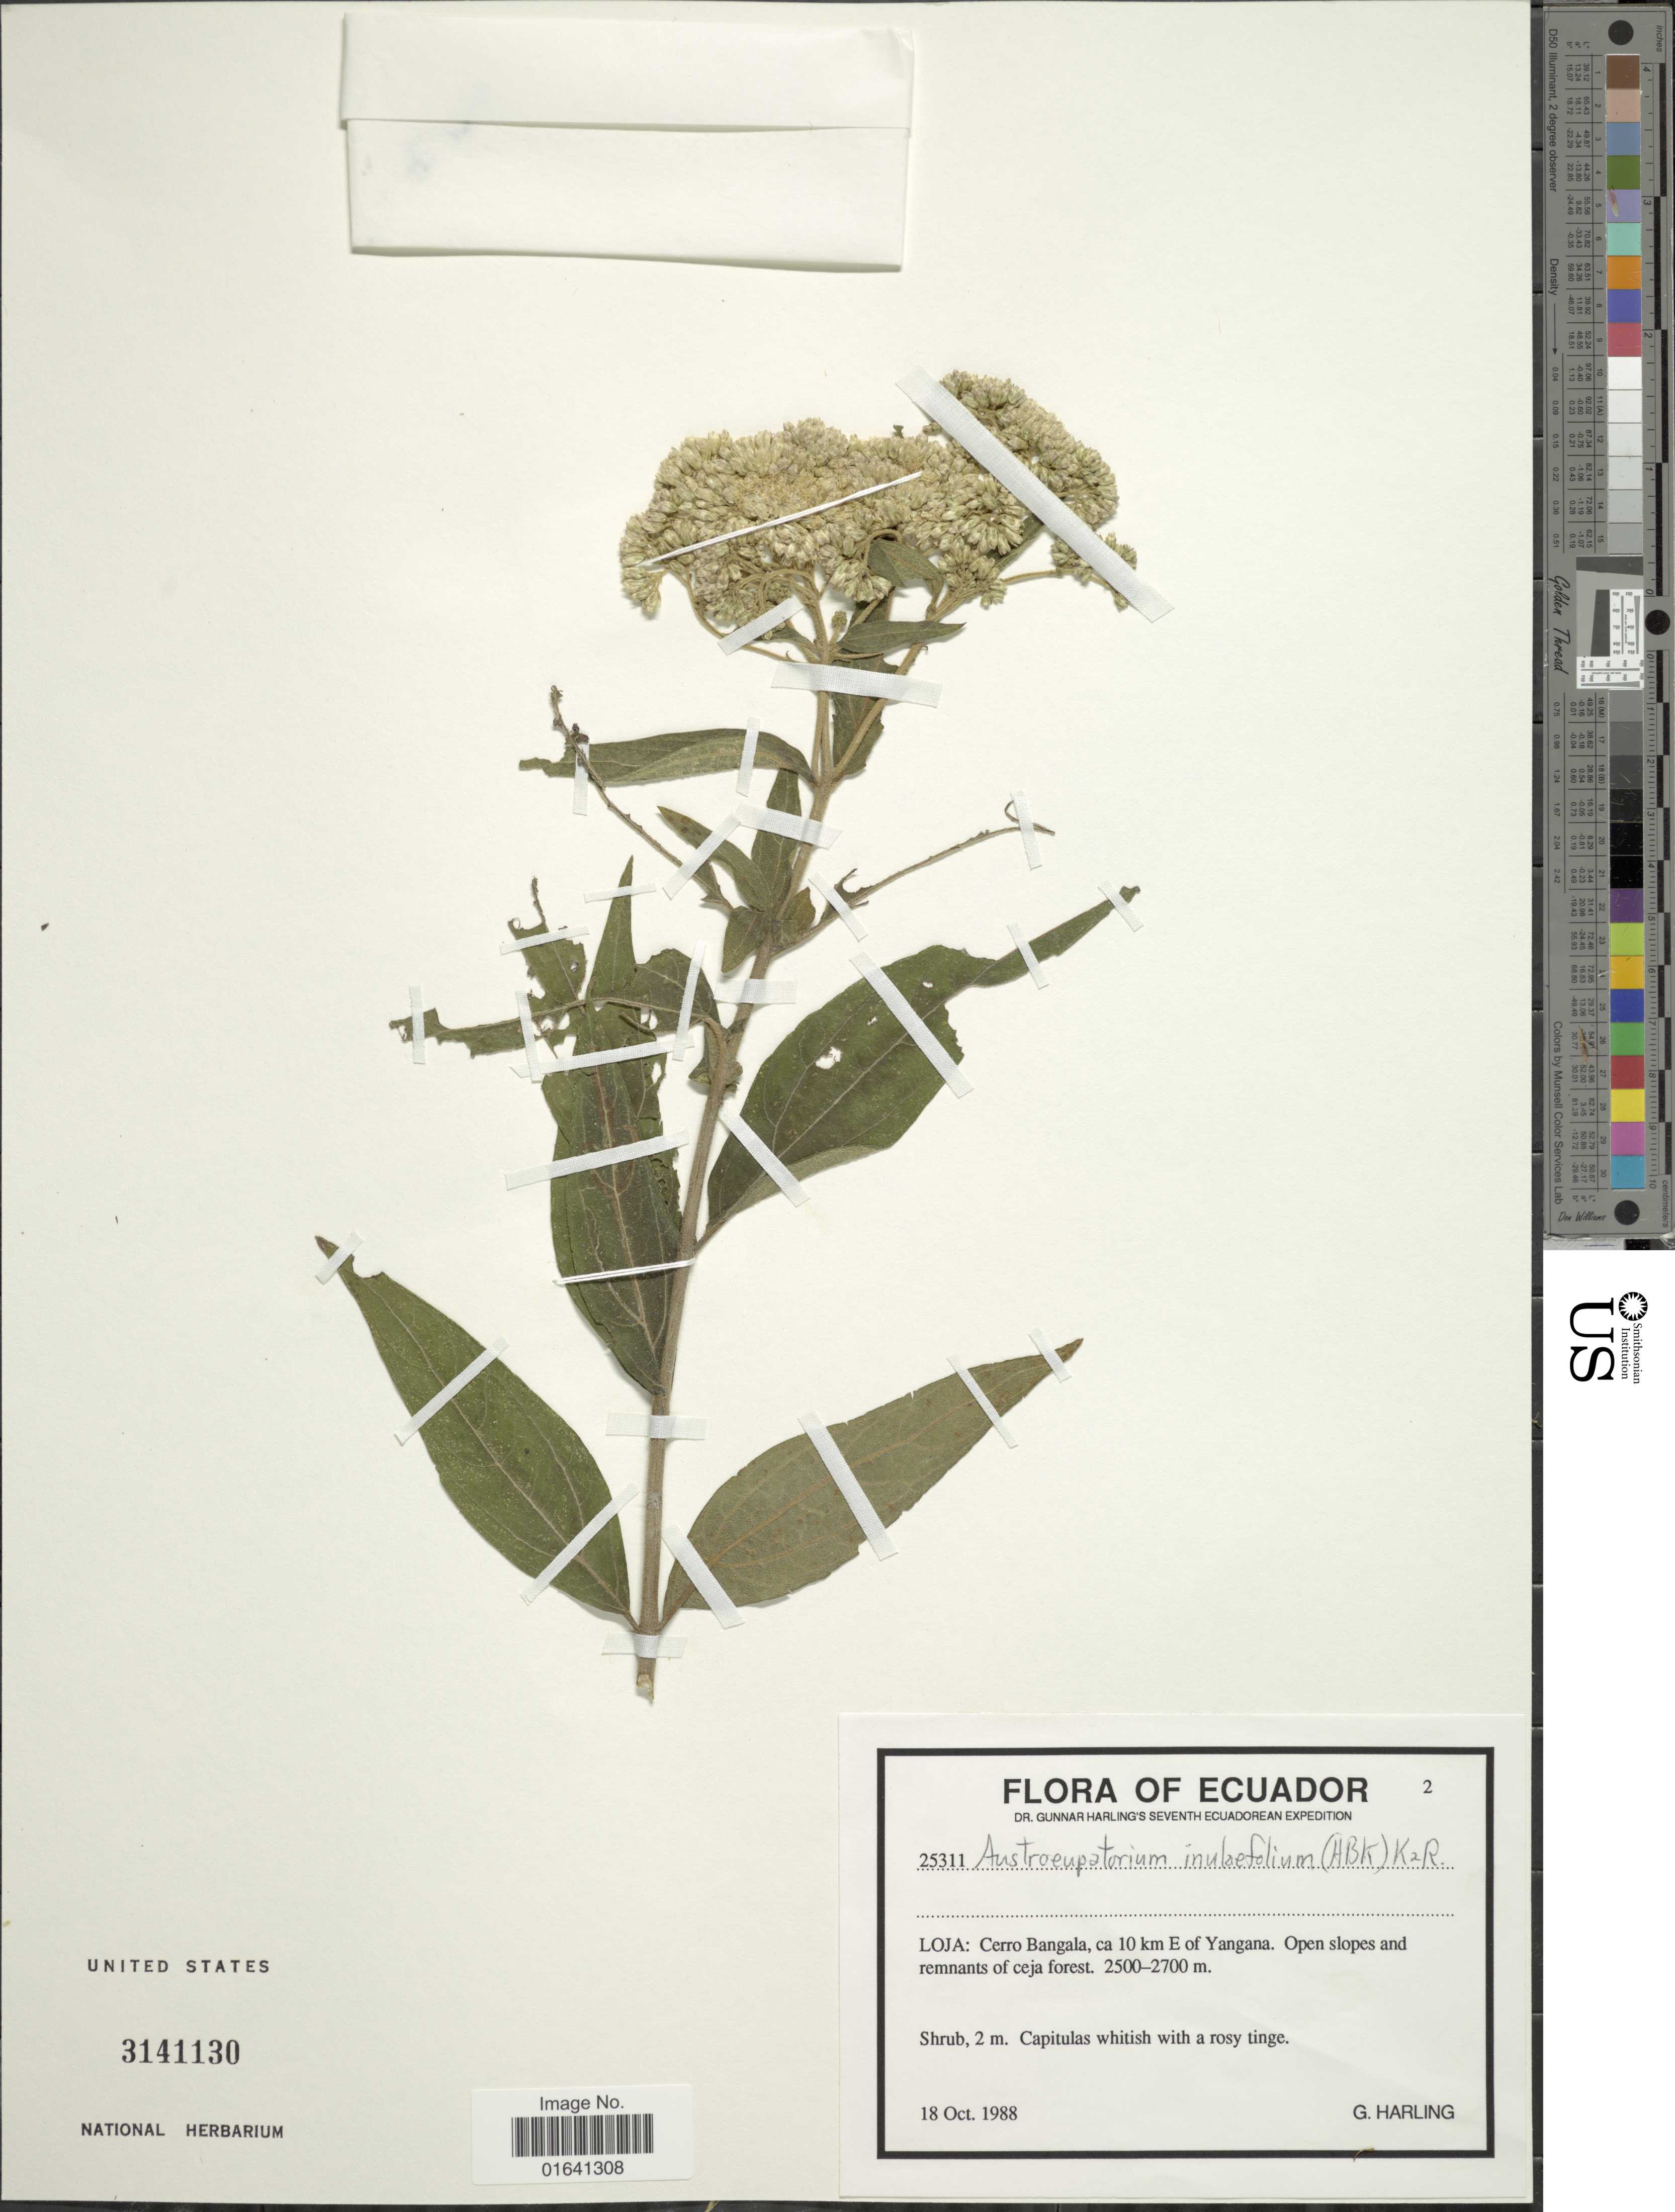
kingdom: Plantae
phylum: Tracheophyta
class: Magnoliopsida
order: Asterales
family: Asteraceae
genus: Austroeupatorium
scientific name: Austroeupatorium inulaefolium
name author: (Kunth) R.M. King & H. Rob.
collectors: G. Harling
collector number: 25311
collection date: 1988-10-18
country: Ecuador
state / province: Loja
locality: Cerro Bangala, ca 10 km E of Yangana. Open slopes and remnants of ceja forest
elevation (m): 2500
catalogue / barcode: US 3141130